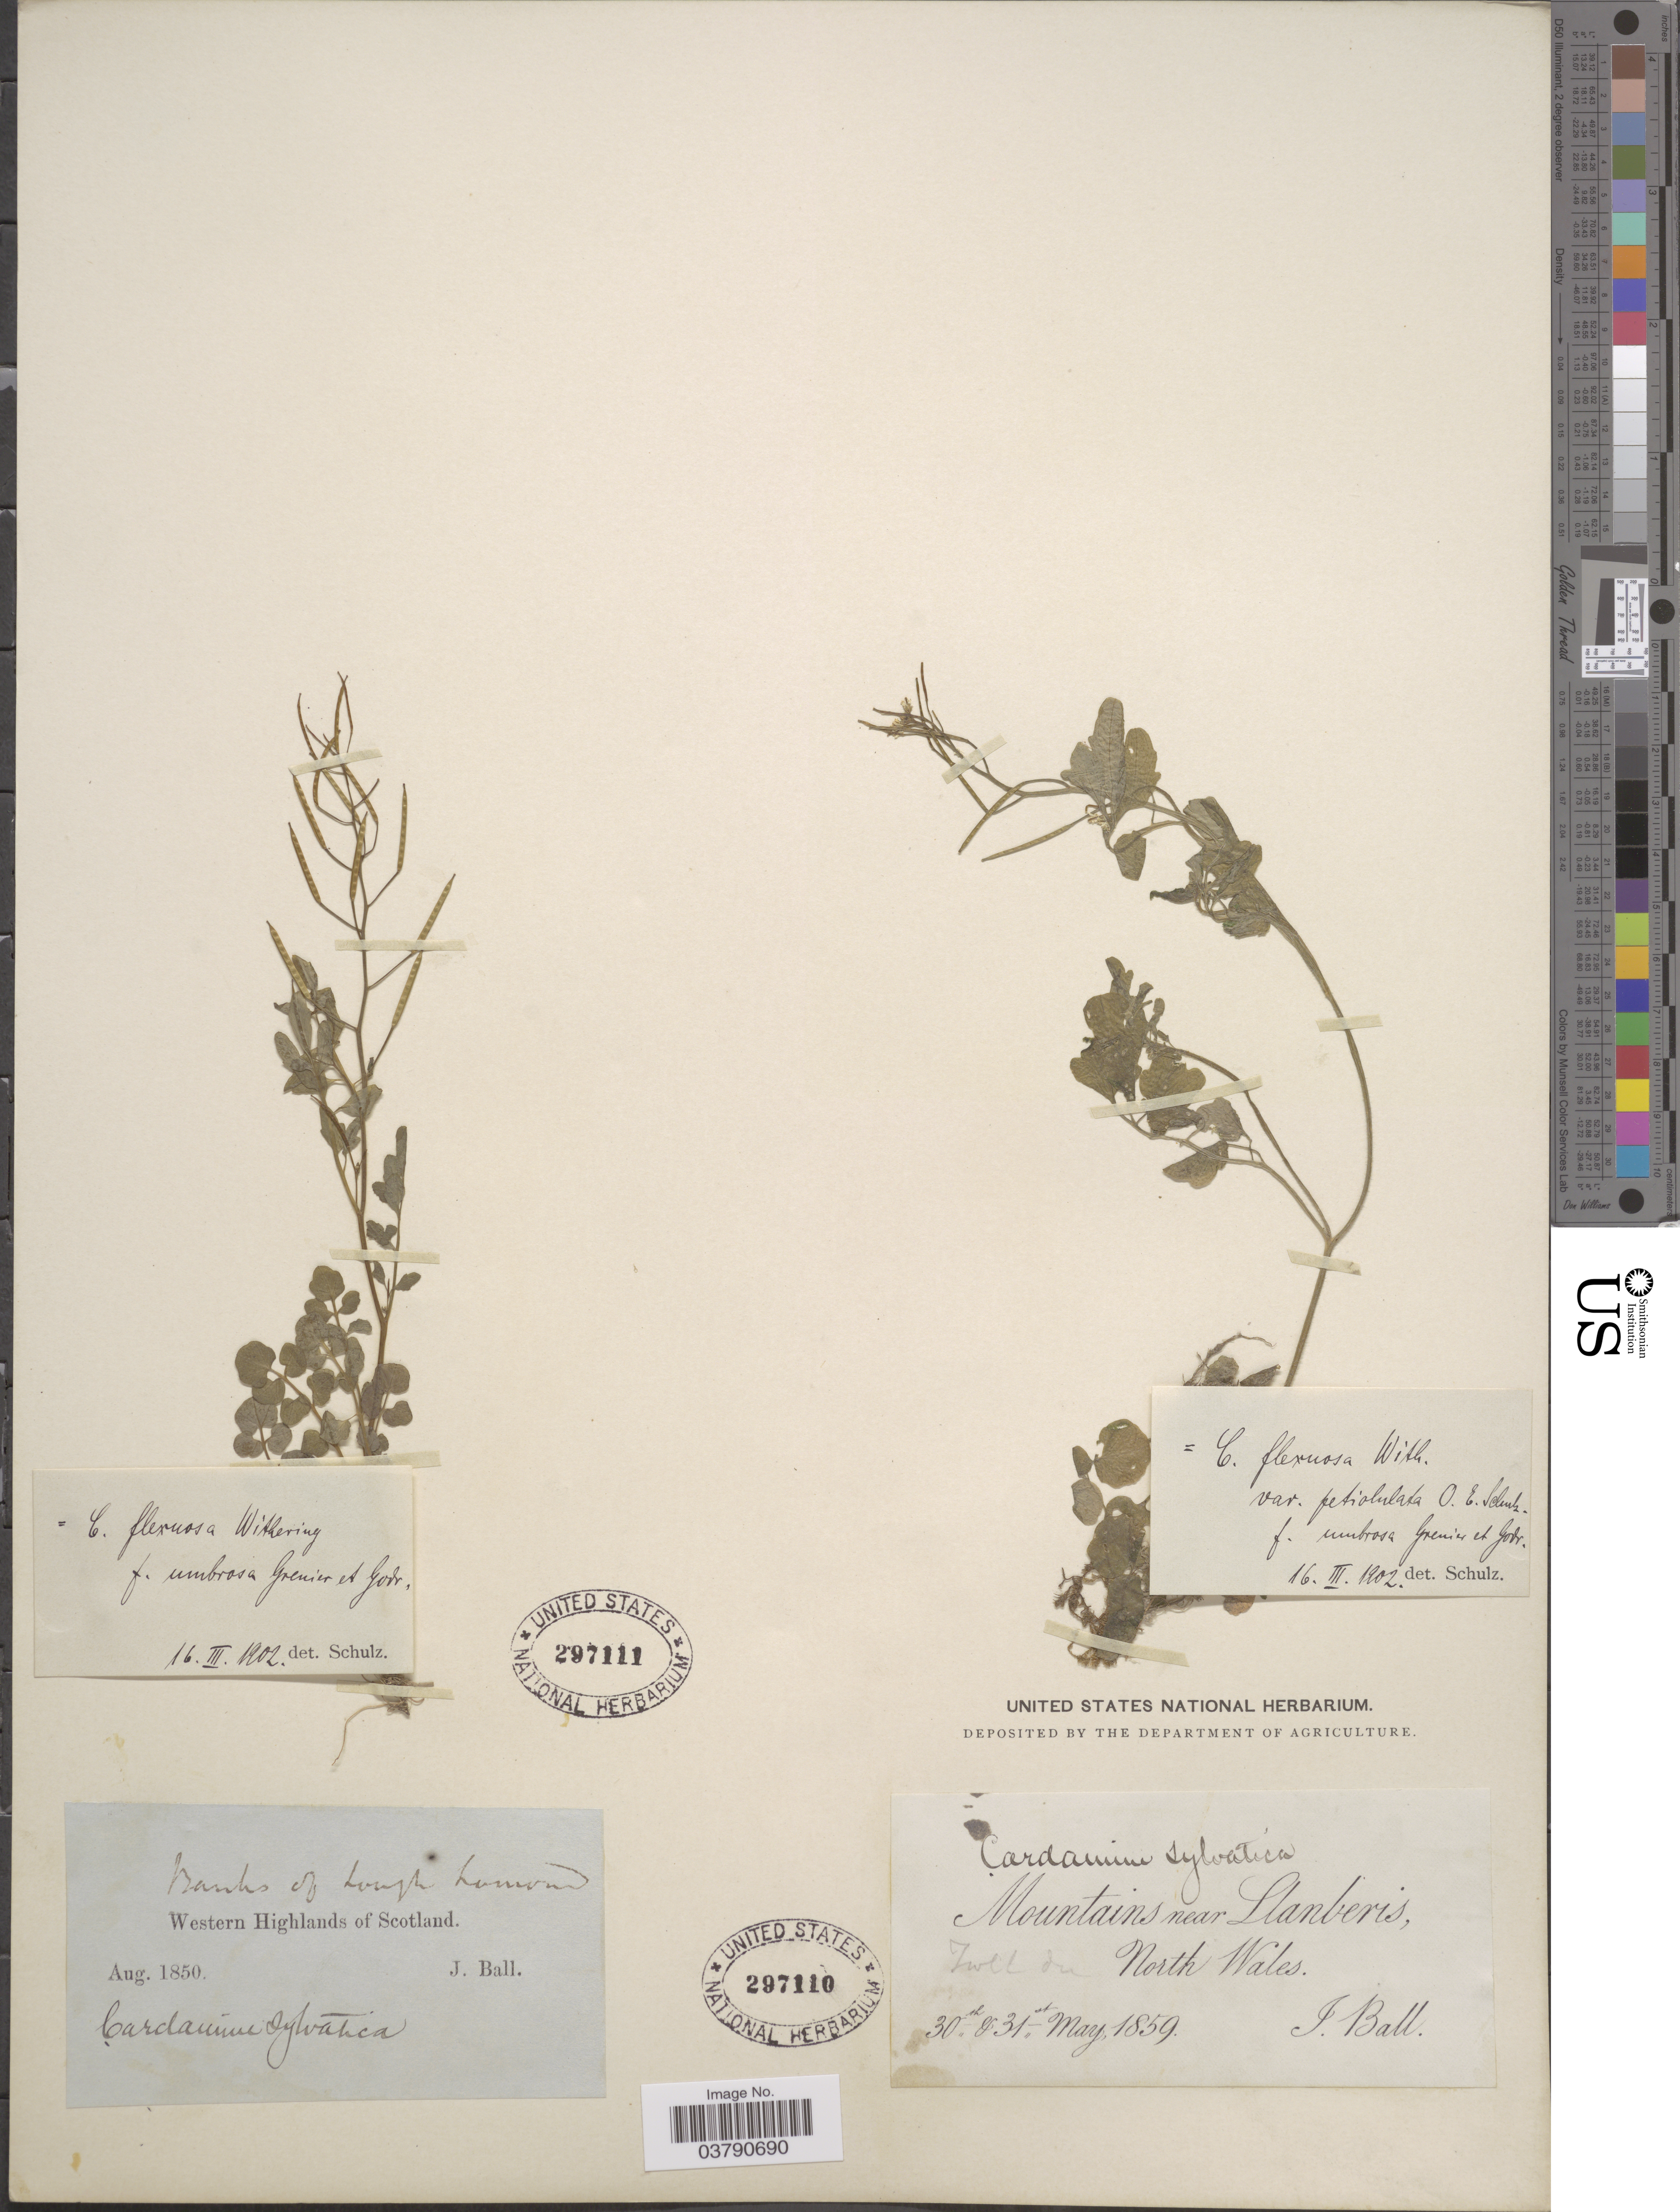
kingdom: Plantae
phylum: Tracheophyta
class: Magnoliopsida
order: Brassicales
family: Brassicaceae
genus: Cardamine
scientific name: Cardamine flexuosa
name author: With.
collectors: J. Ball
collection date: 1859-05-30/1859-05-31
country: United Kingdom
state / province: Wales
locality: Mountains near Llanberis, North Wales.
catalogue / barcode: US 297110-2